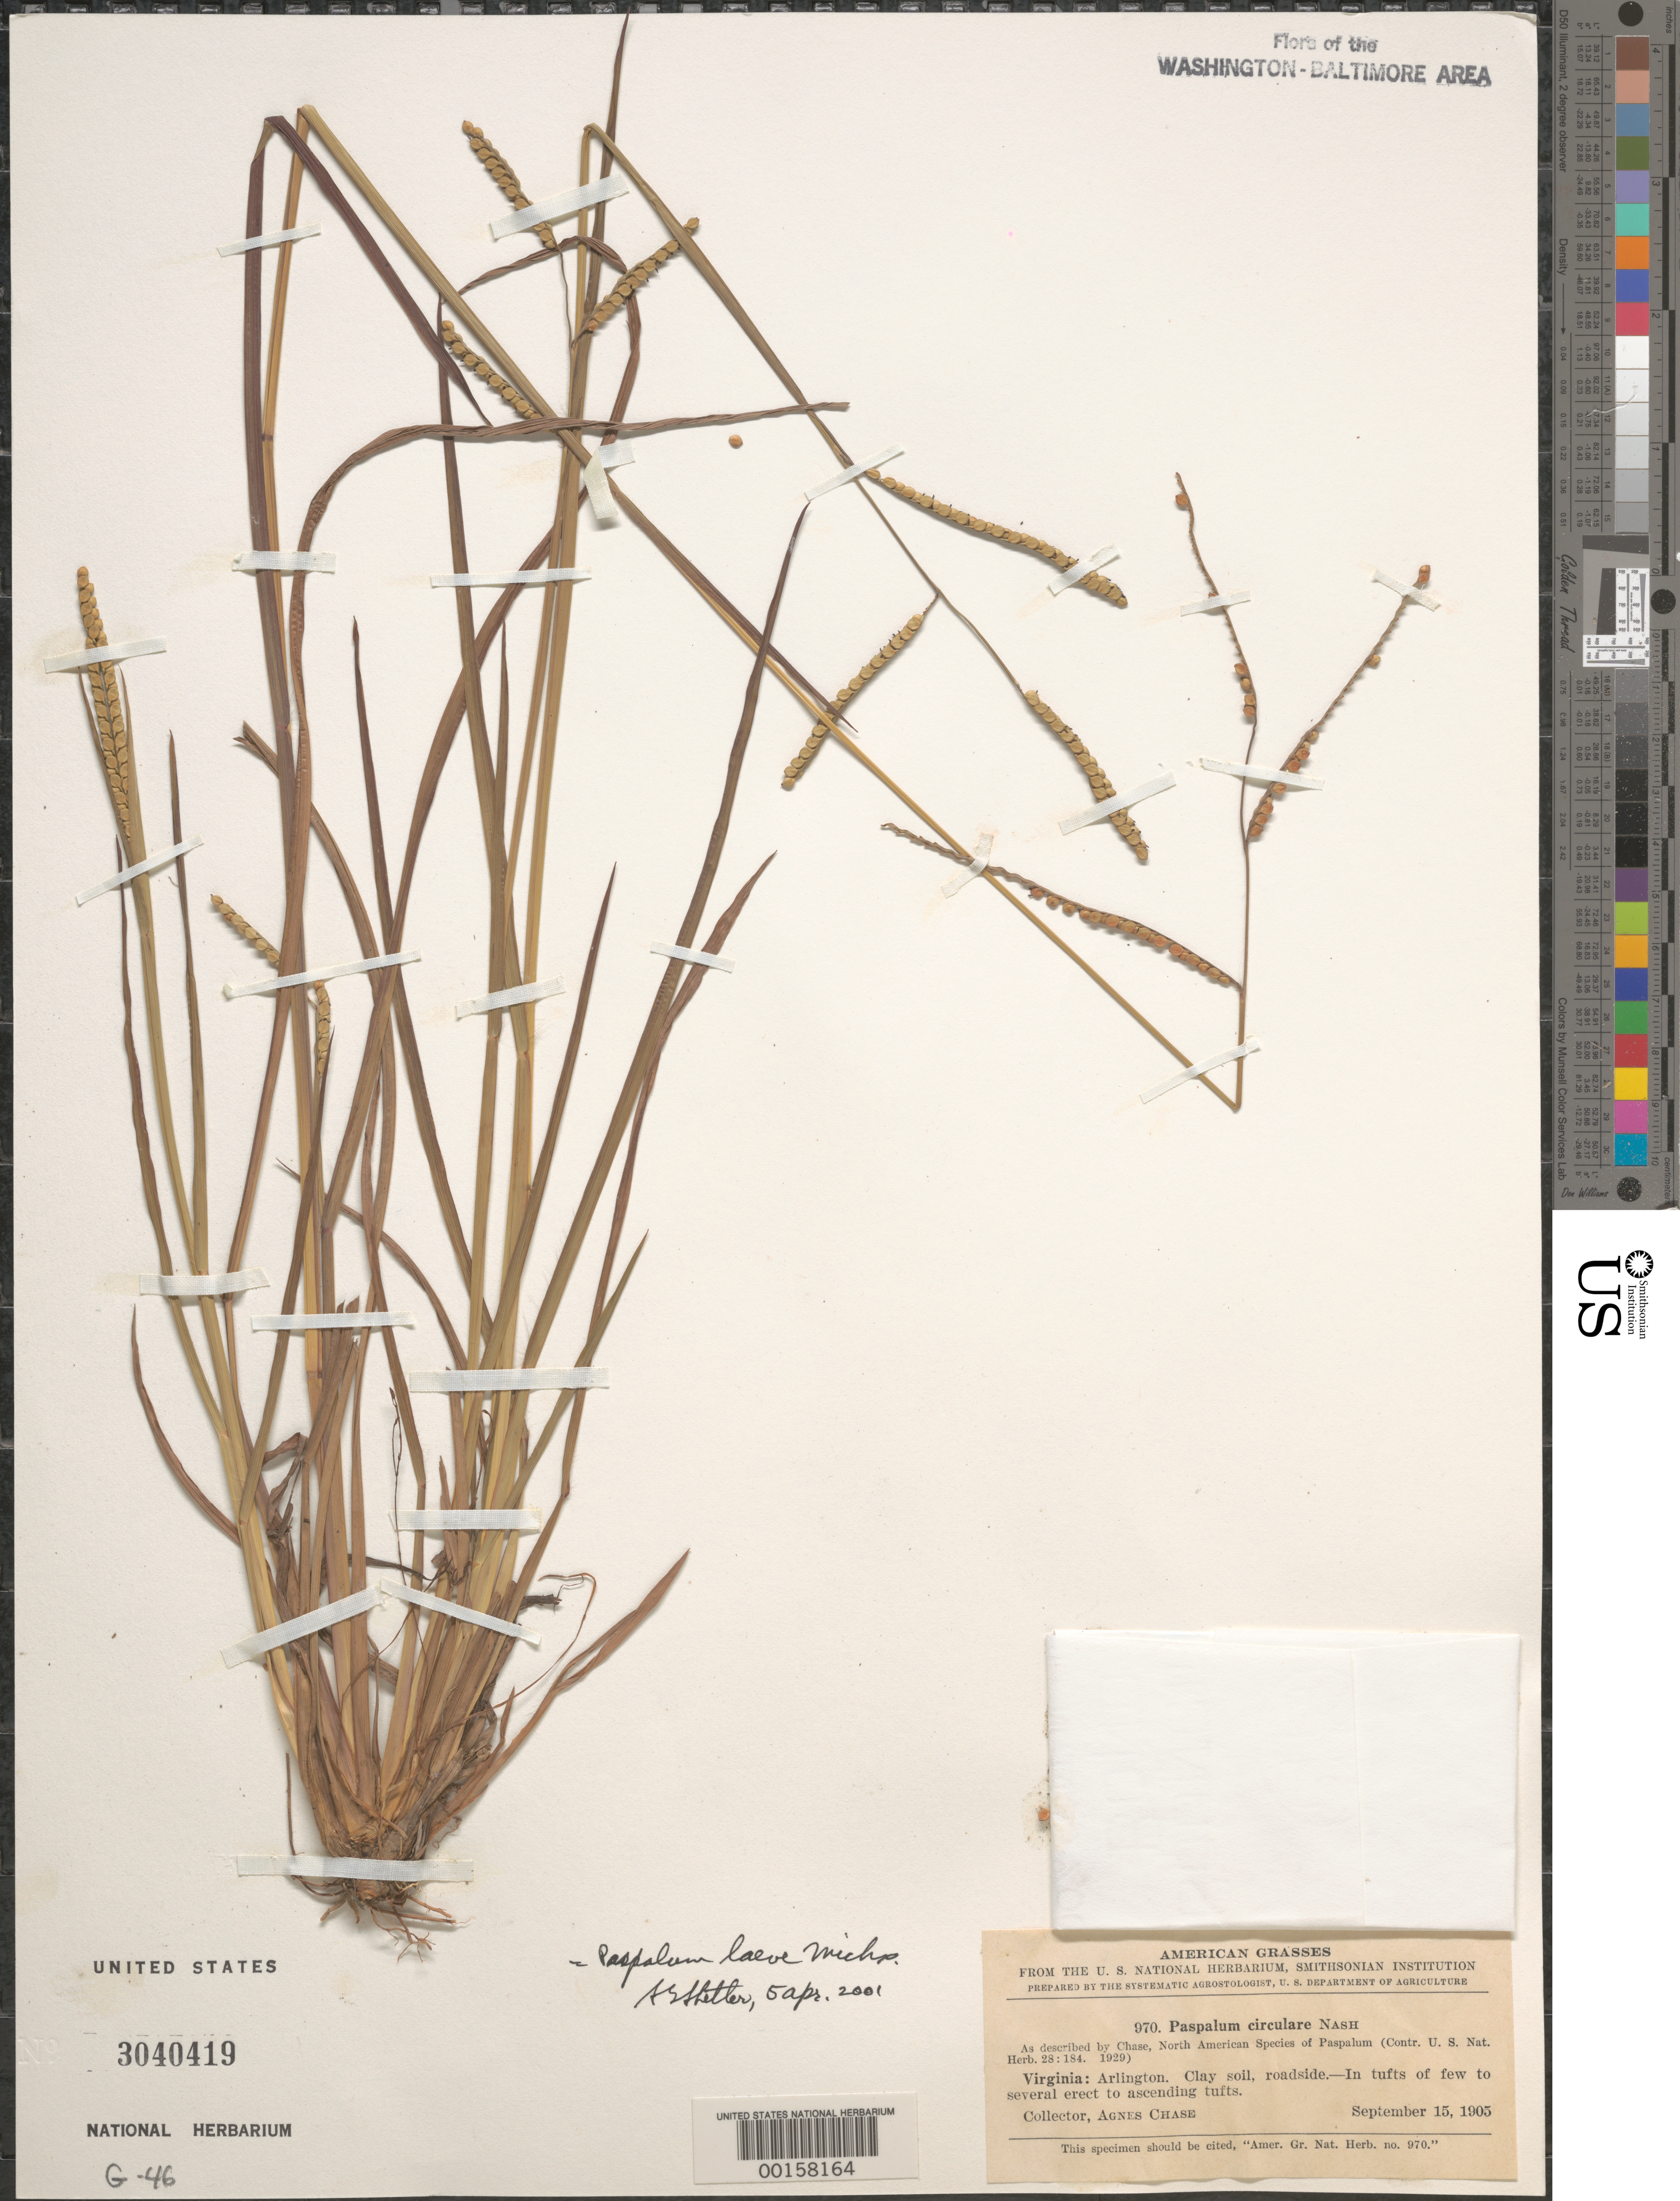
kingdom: Plantae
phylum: Tracheophyta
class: Liliopsida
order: Poales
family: Poaceae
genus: Paspalum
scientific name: Paspalum laeve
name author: Michx.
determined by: Chase, [M.] Agnes, (US)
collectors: A. Chase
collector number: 970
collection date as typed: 15 Sep 1905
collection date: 1905-09-15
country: United States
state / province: Virginia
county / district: Arlington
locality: Arlington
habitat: Clay soil, roadside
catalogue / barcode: US 3040419